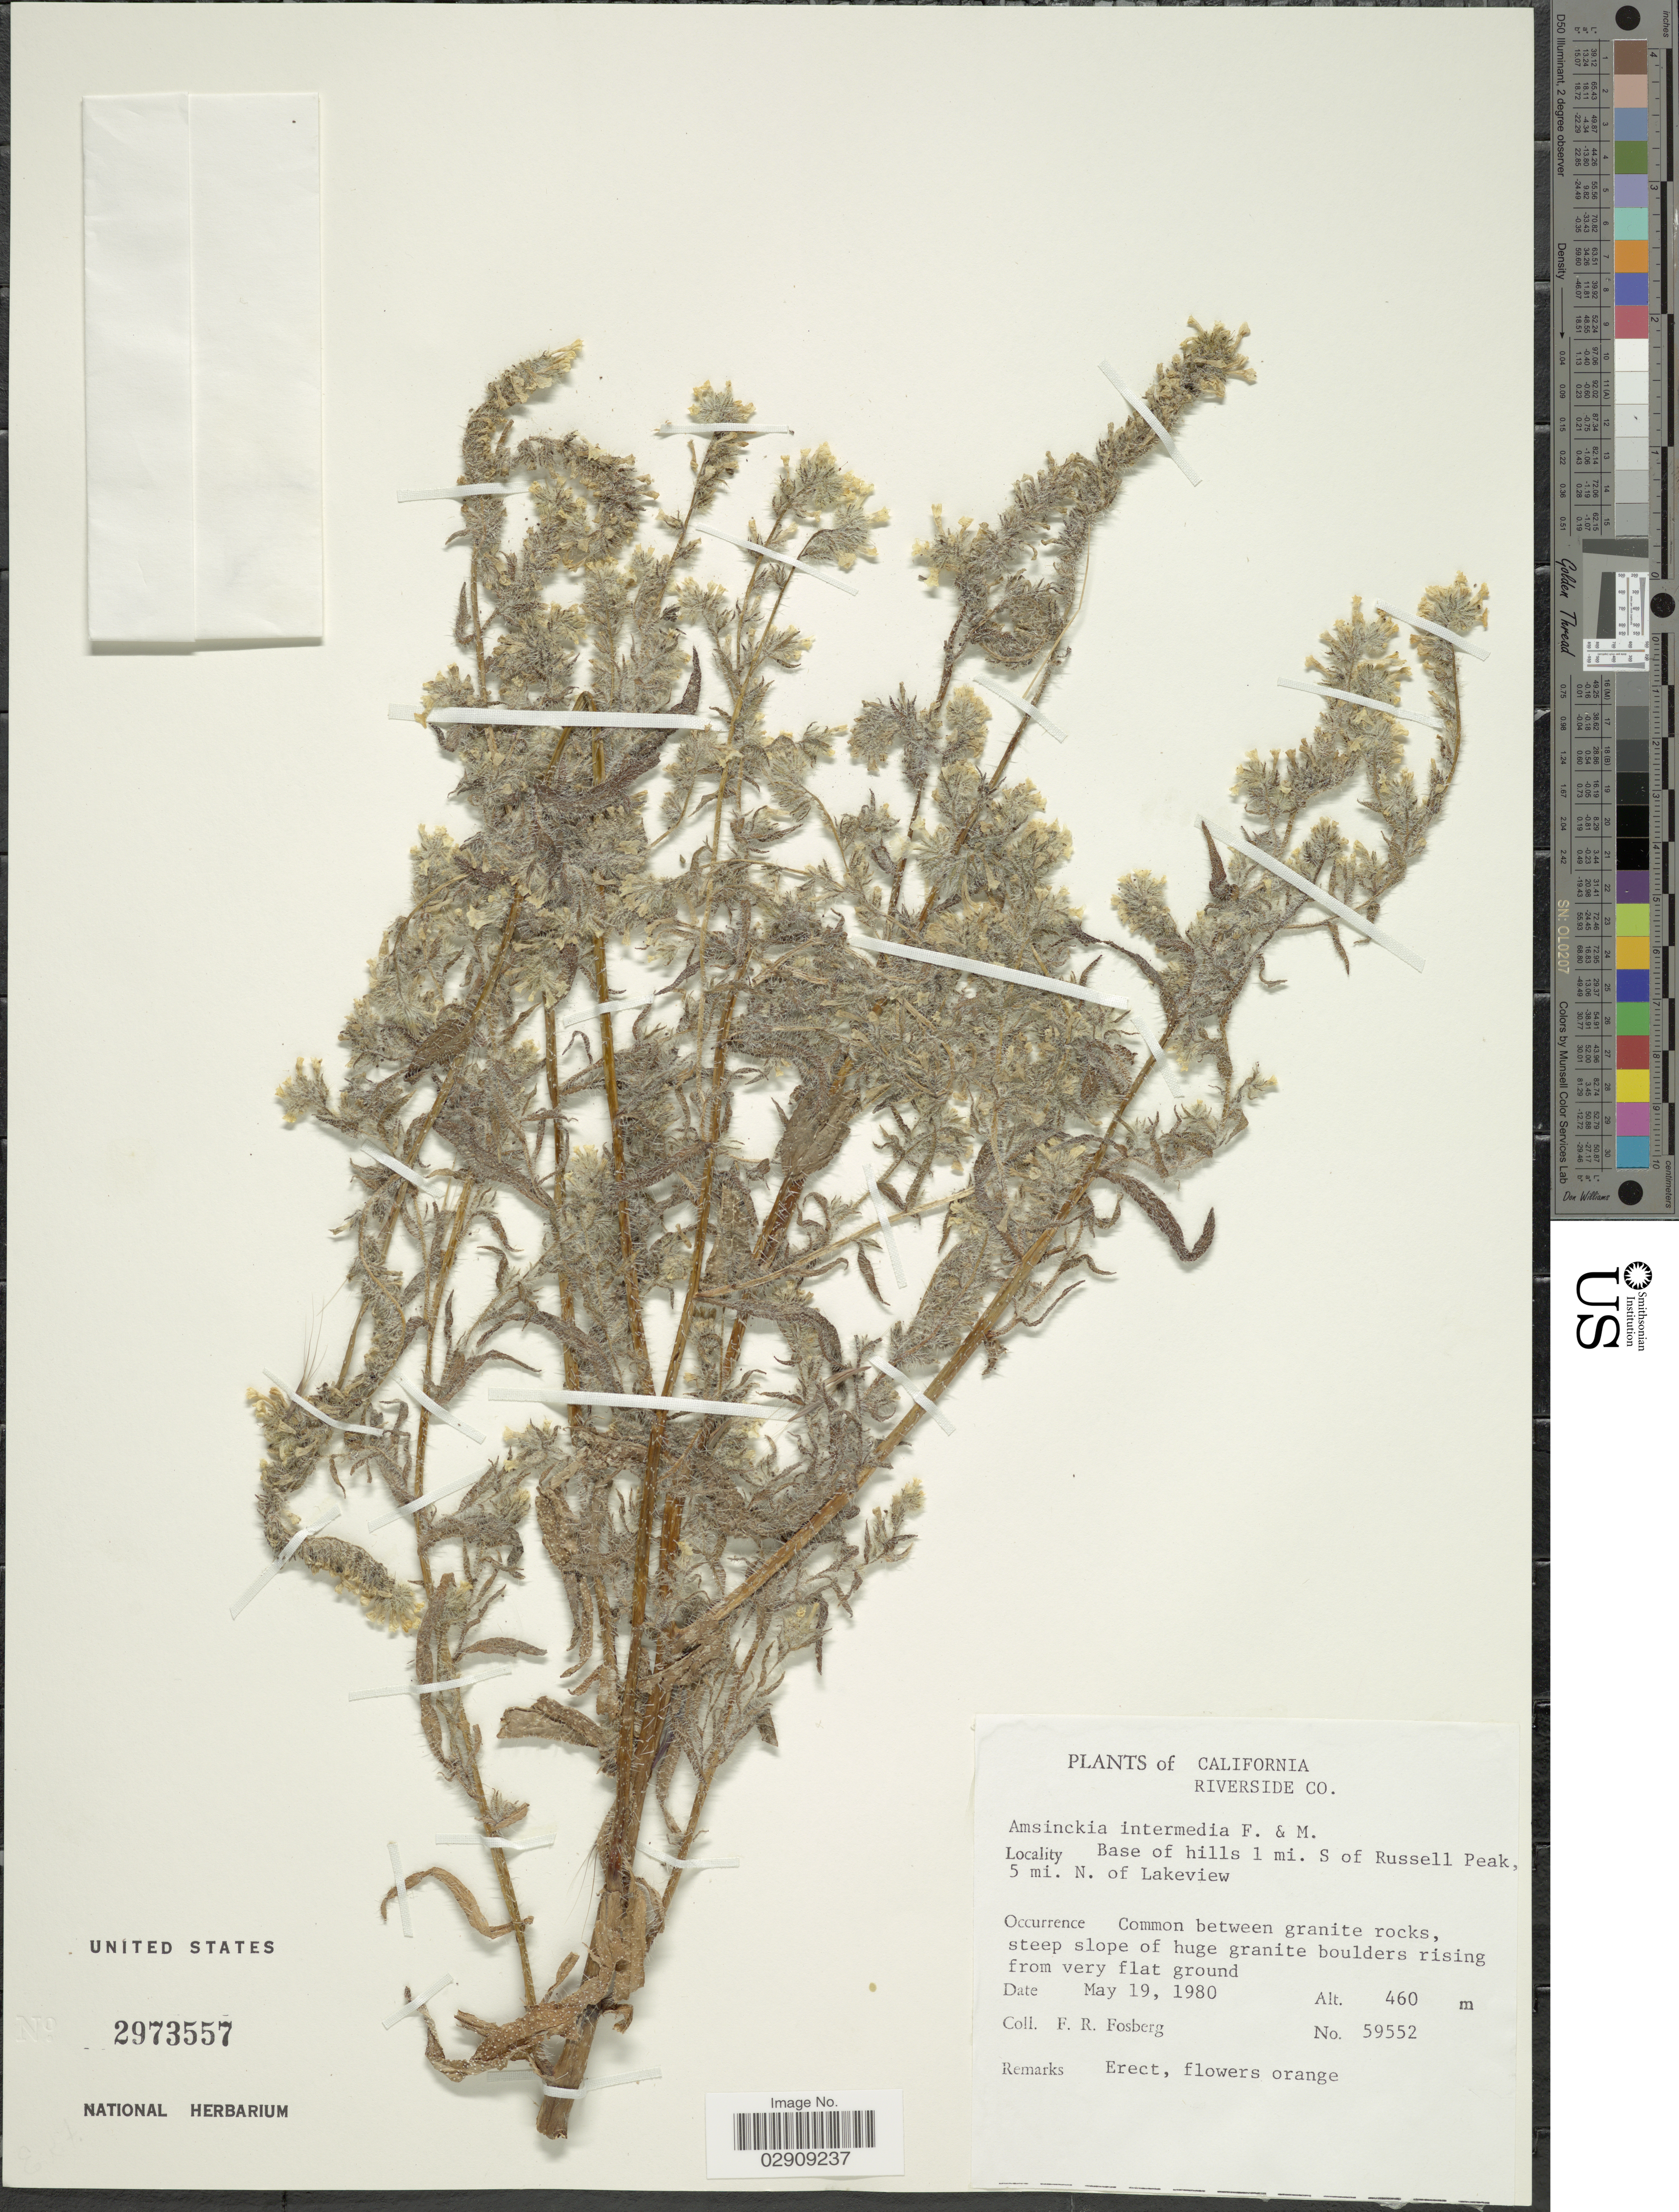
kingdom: Plantae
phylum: Tracheophyta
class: Magnoliopsida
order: Boraginales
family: Boraginaceae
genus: Amsinckia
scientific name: Amsinckia menziesii var. intermedia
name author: (Fisch. & C.A. Mey.) Ganders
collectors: F. R. Fosberg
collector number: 59552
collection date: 1980-05-19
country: United States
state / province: California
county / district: Riverside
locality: Riverside Co. Base of hills 1 mi. S of Russell Peak, 5 mi. N. of Lakeview.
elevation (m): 460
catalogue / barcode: US 2973557